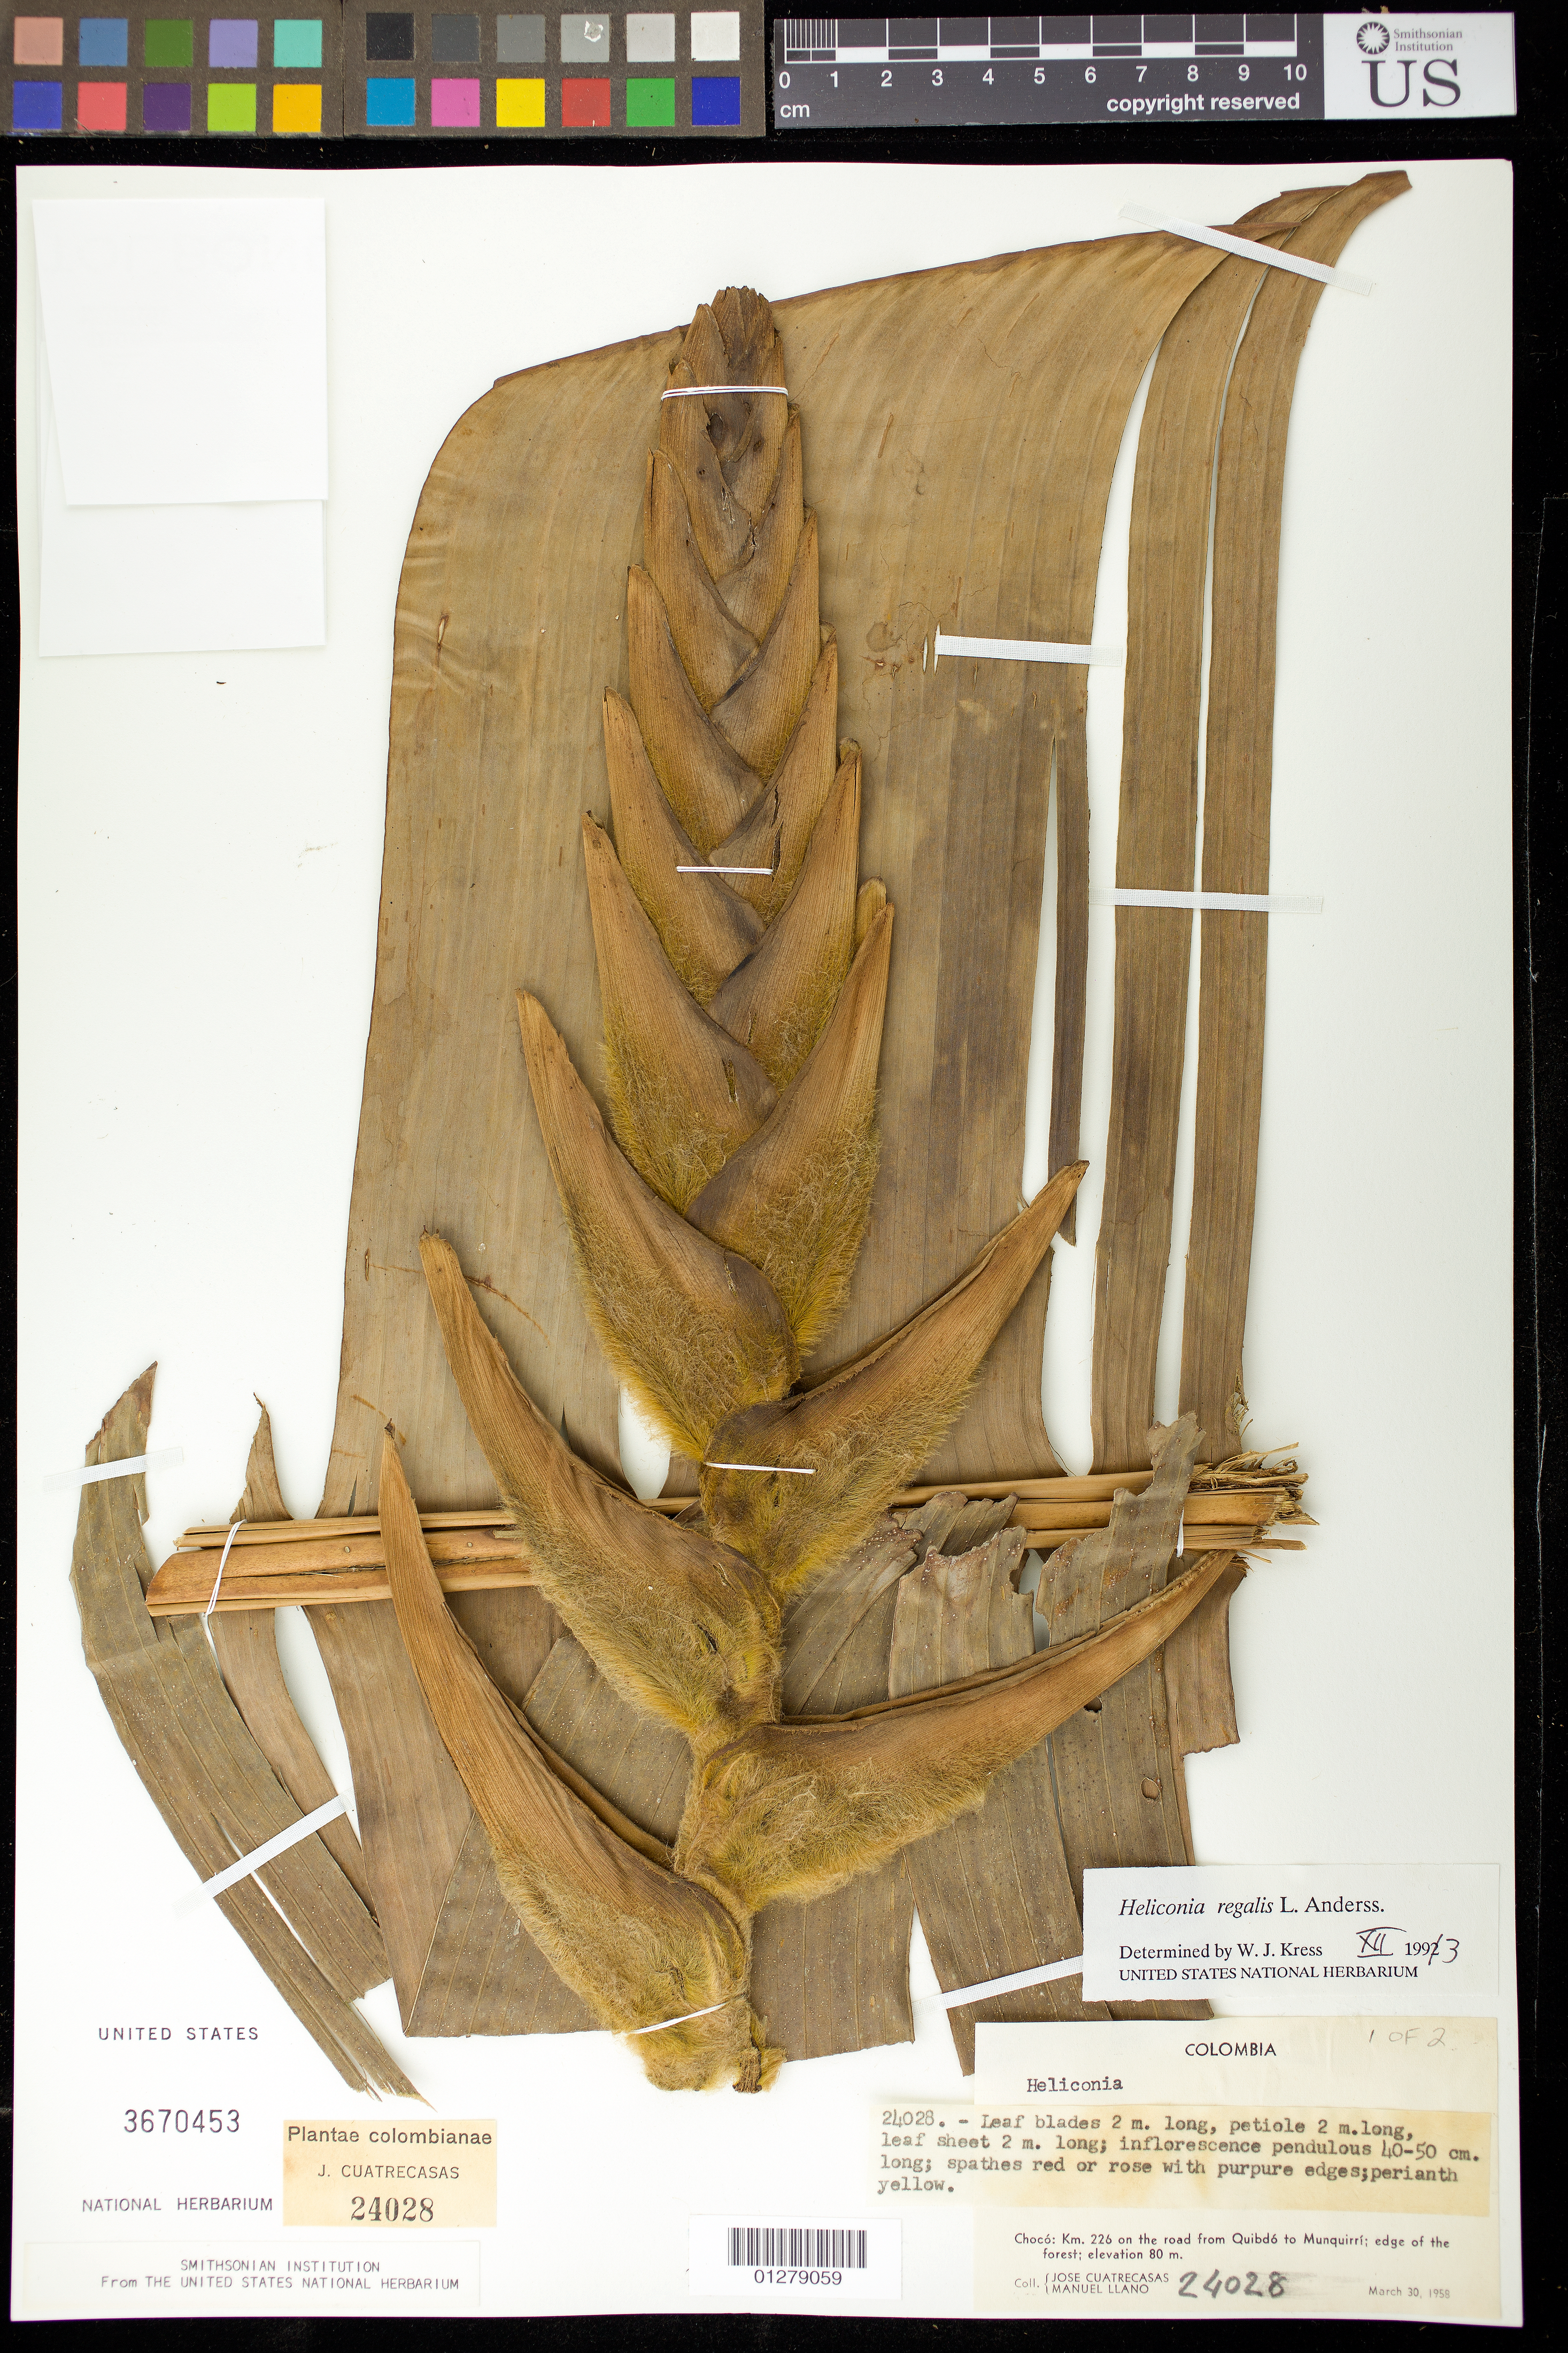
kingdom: Plantae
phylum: Tracheophyta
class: Liliopsida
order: Zingiberales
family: Heliconiaceae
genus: Heliconia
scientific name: Heliconia regalis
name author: L. Andersson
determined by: Kress, W. J., (US), Smithsonian Institution - National Museum of Natural History (UNITED STATES)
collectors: J. Cuatrecasas & M. d. Llano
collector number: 24028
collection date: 1958-03-30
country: Colombia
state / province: Choco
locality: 226km. On the road from Quibdo to Munquirri.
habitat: Edge of forest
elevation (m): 80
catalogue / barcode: US 3670453